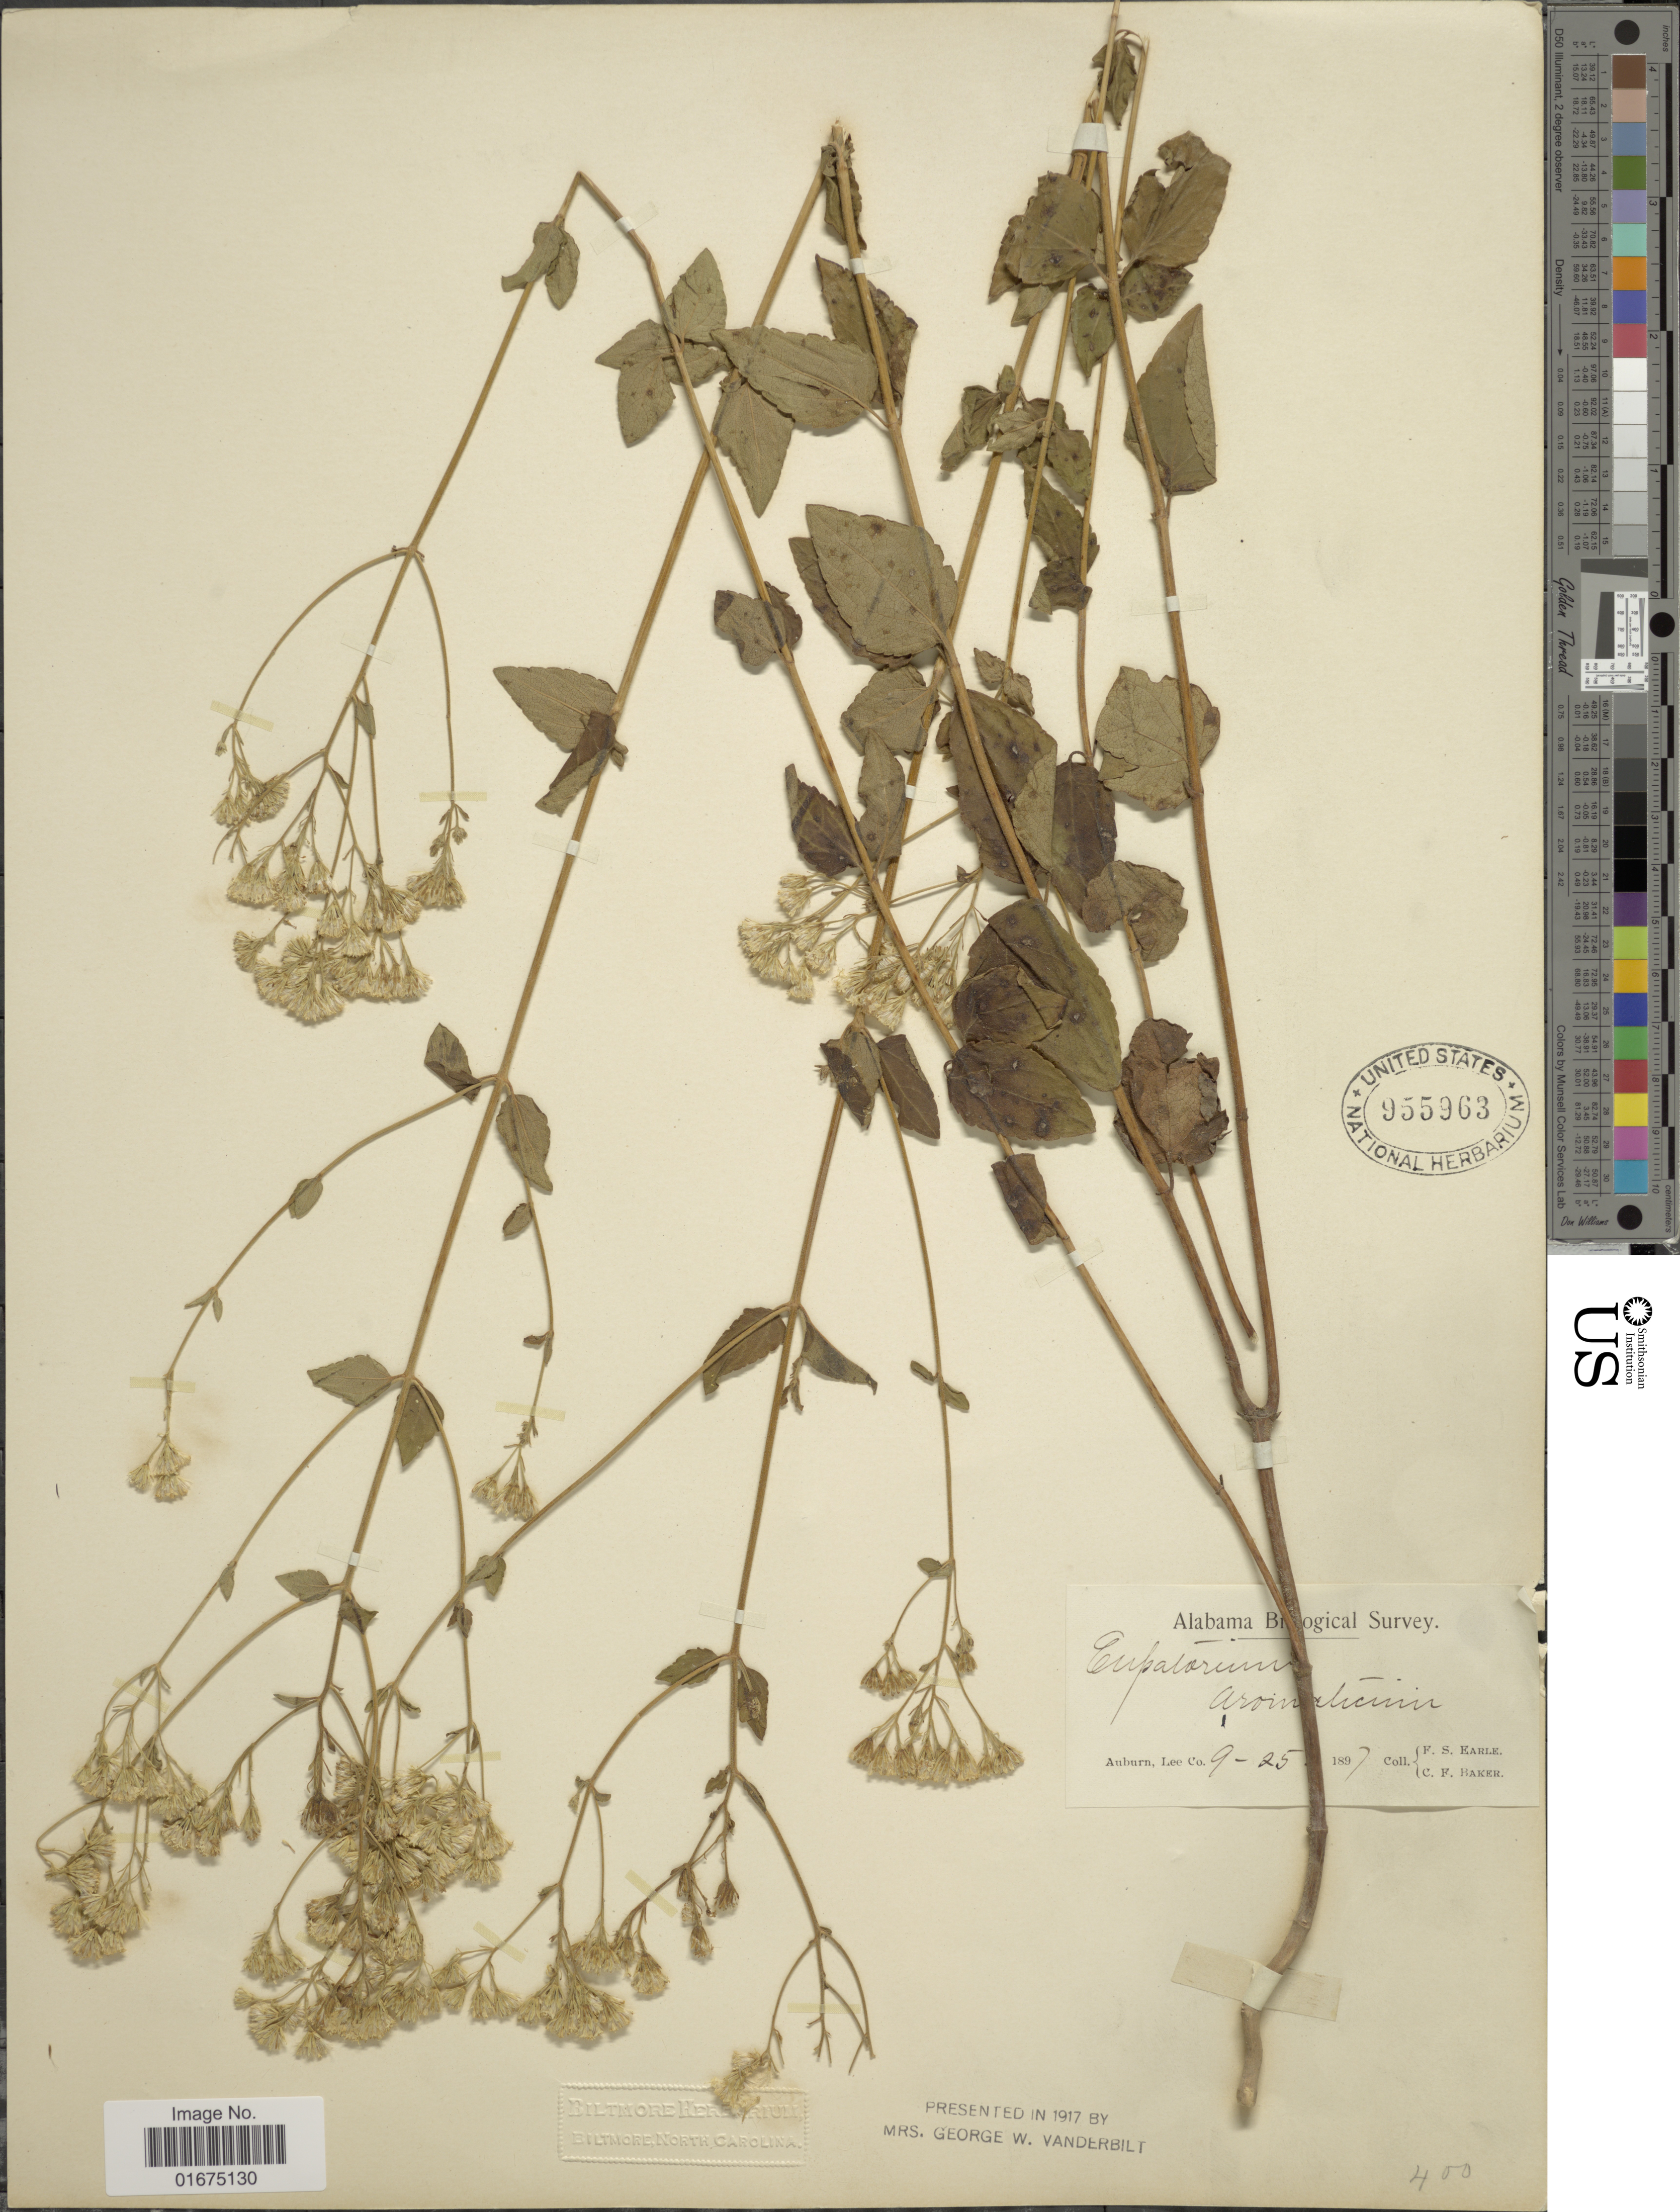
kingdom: Plantae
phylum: Tracheophyta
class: Magnoliopsida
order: Asterales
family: Asteraceae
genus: Ageratina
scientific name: Ageratina aromatica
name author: (L.) Spach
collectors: F. S. Earle & C. F. Baker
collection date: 1897-09-25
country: United States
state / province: Alabama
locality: Auburn, Lee Co.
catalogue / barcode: US 955963